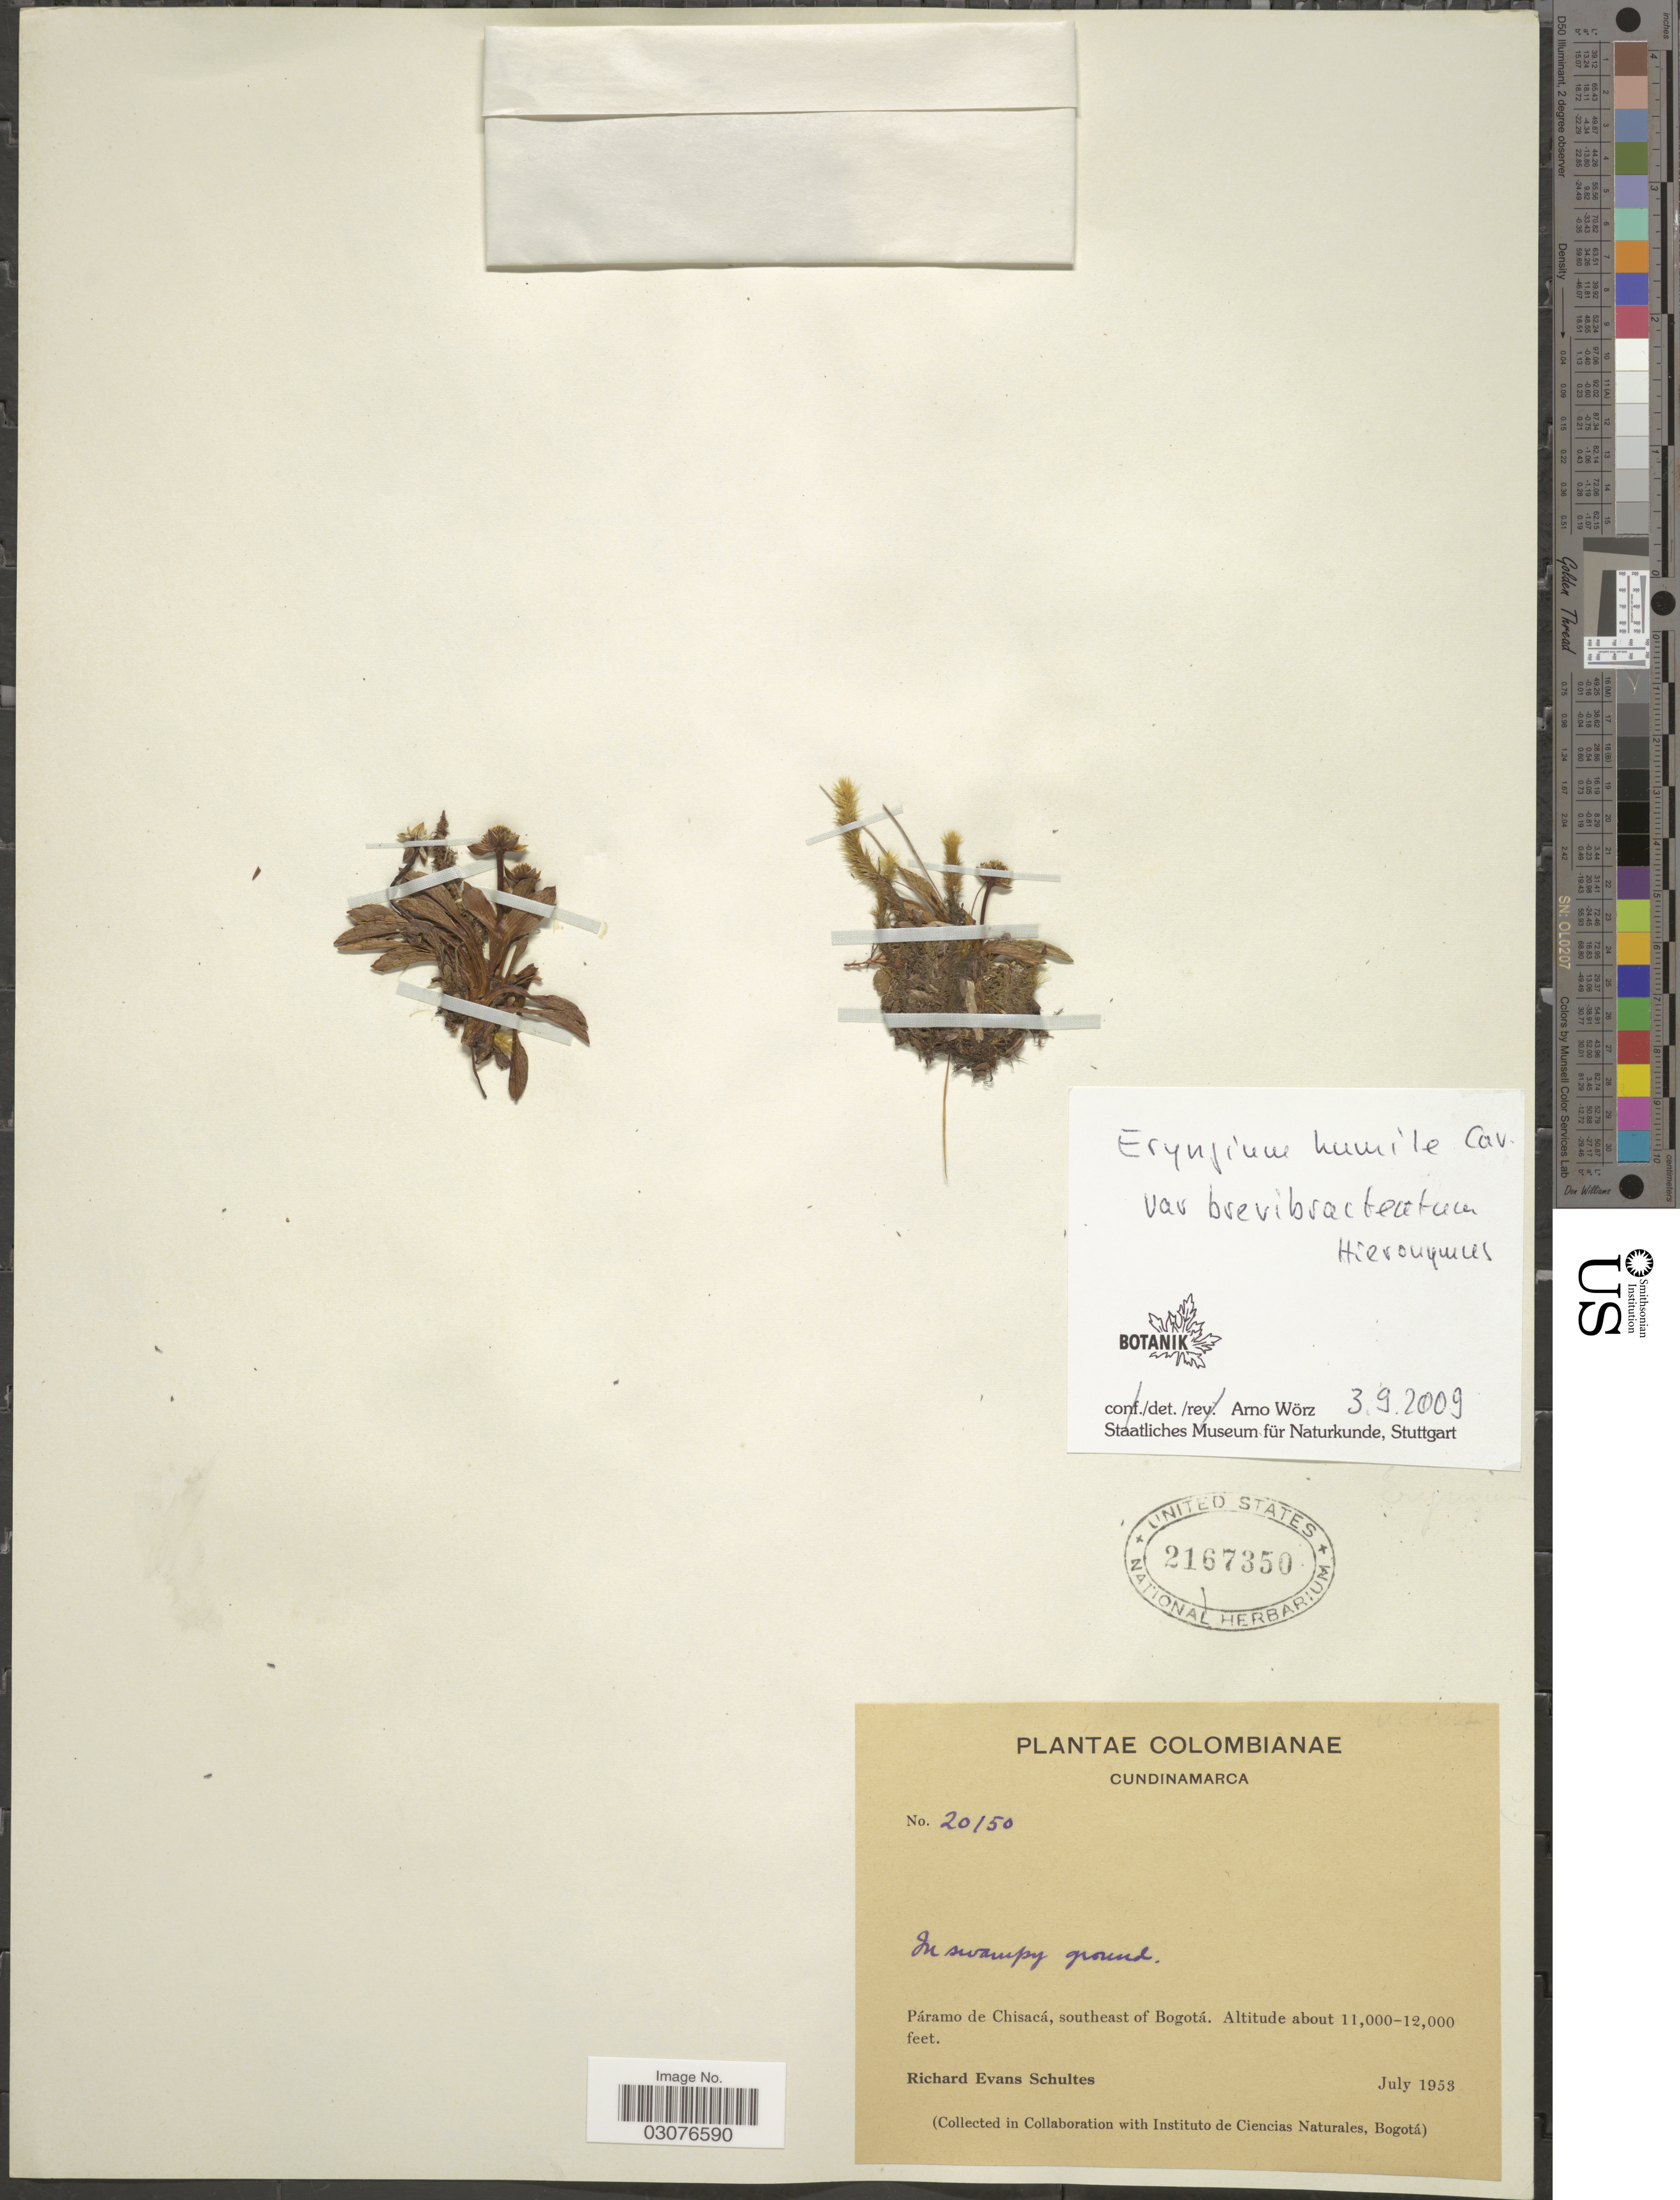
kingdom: Plantae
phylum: Tracheophyta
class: Magnoliopsida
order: Apiales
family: Apiaceae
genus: Eryngium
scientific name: Eryngium bourgatii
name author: Gouan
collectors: R. E. Schultes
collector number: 20150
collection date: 1953-07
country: Colombia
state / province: Cundinamarca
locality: Páramo de Chisacá, southeast of Bogotá.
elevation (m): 3353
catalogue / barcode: US 2167350